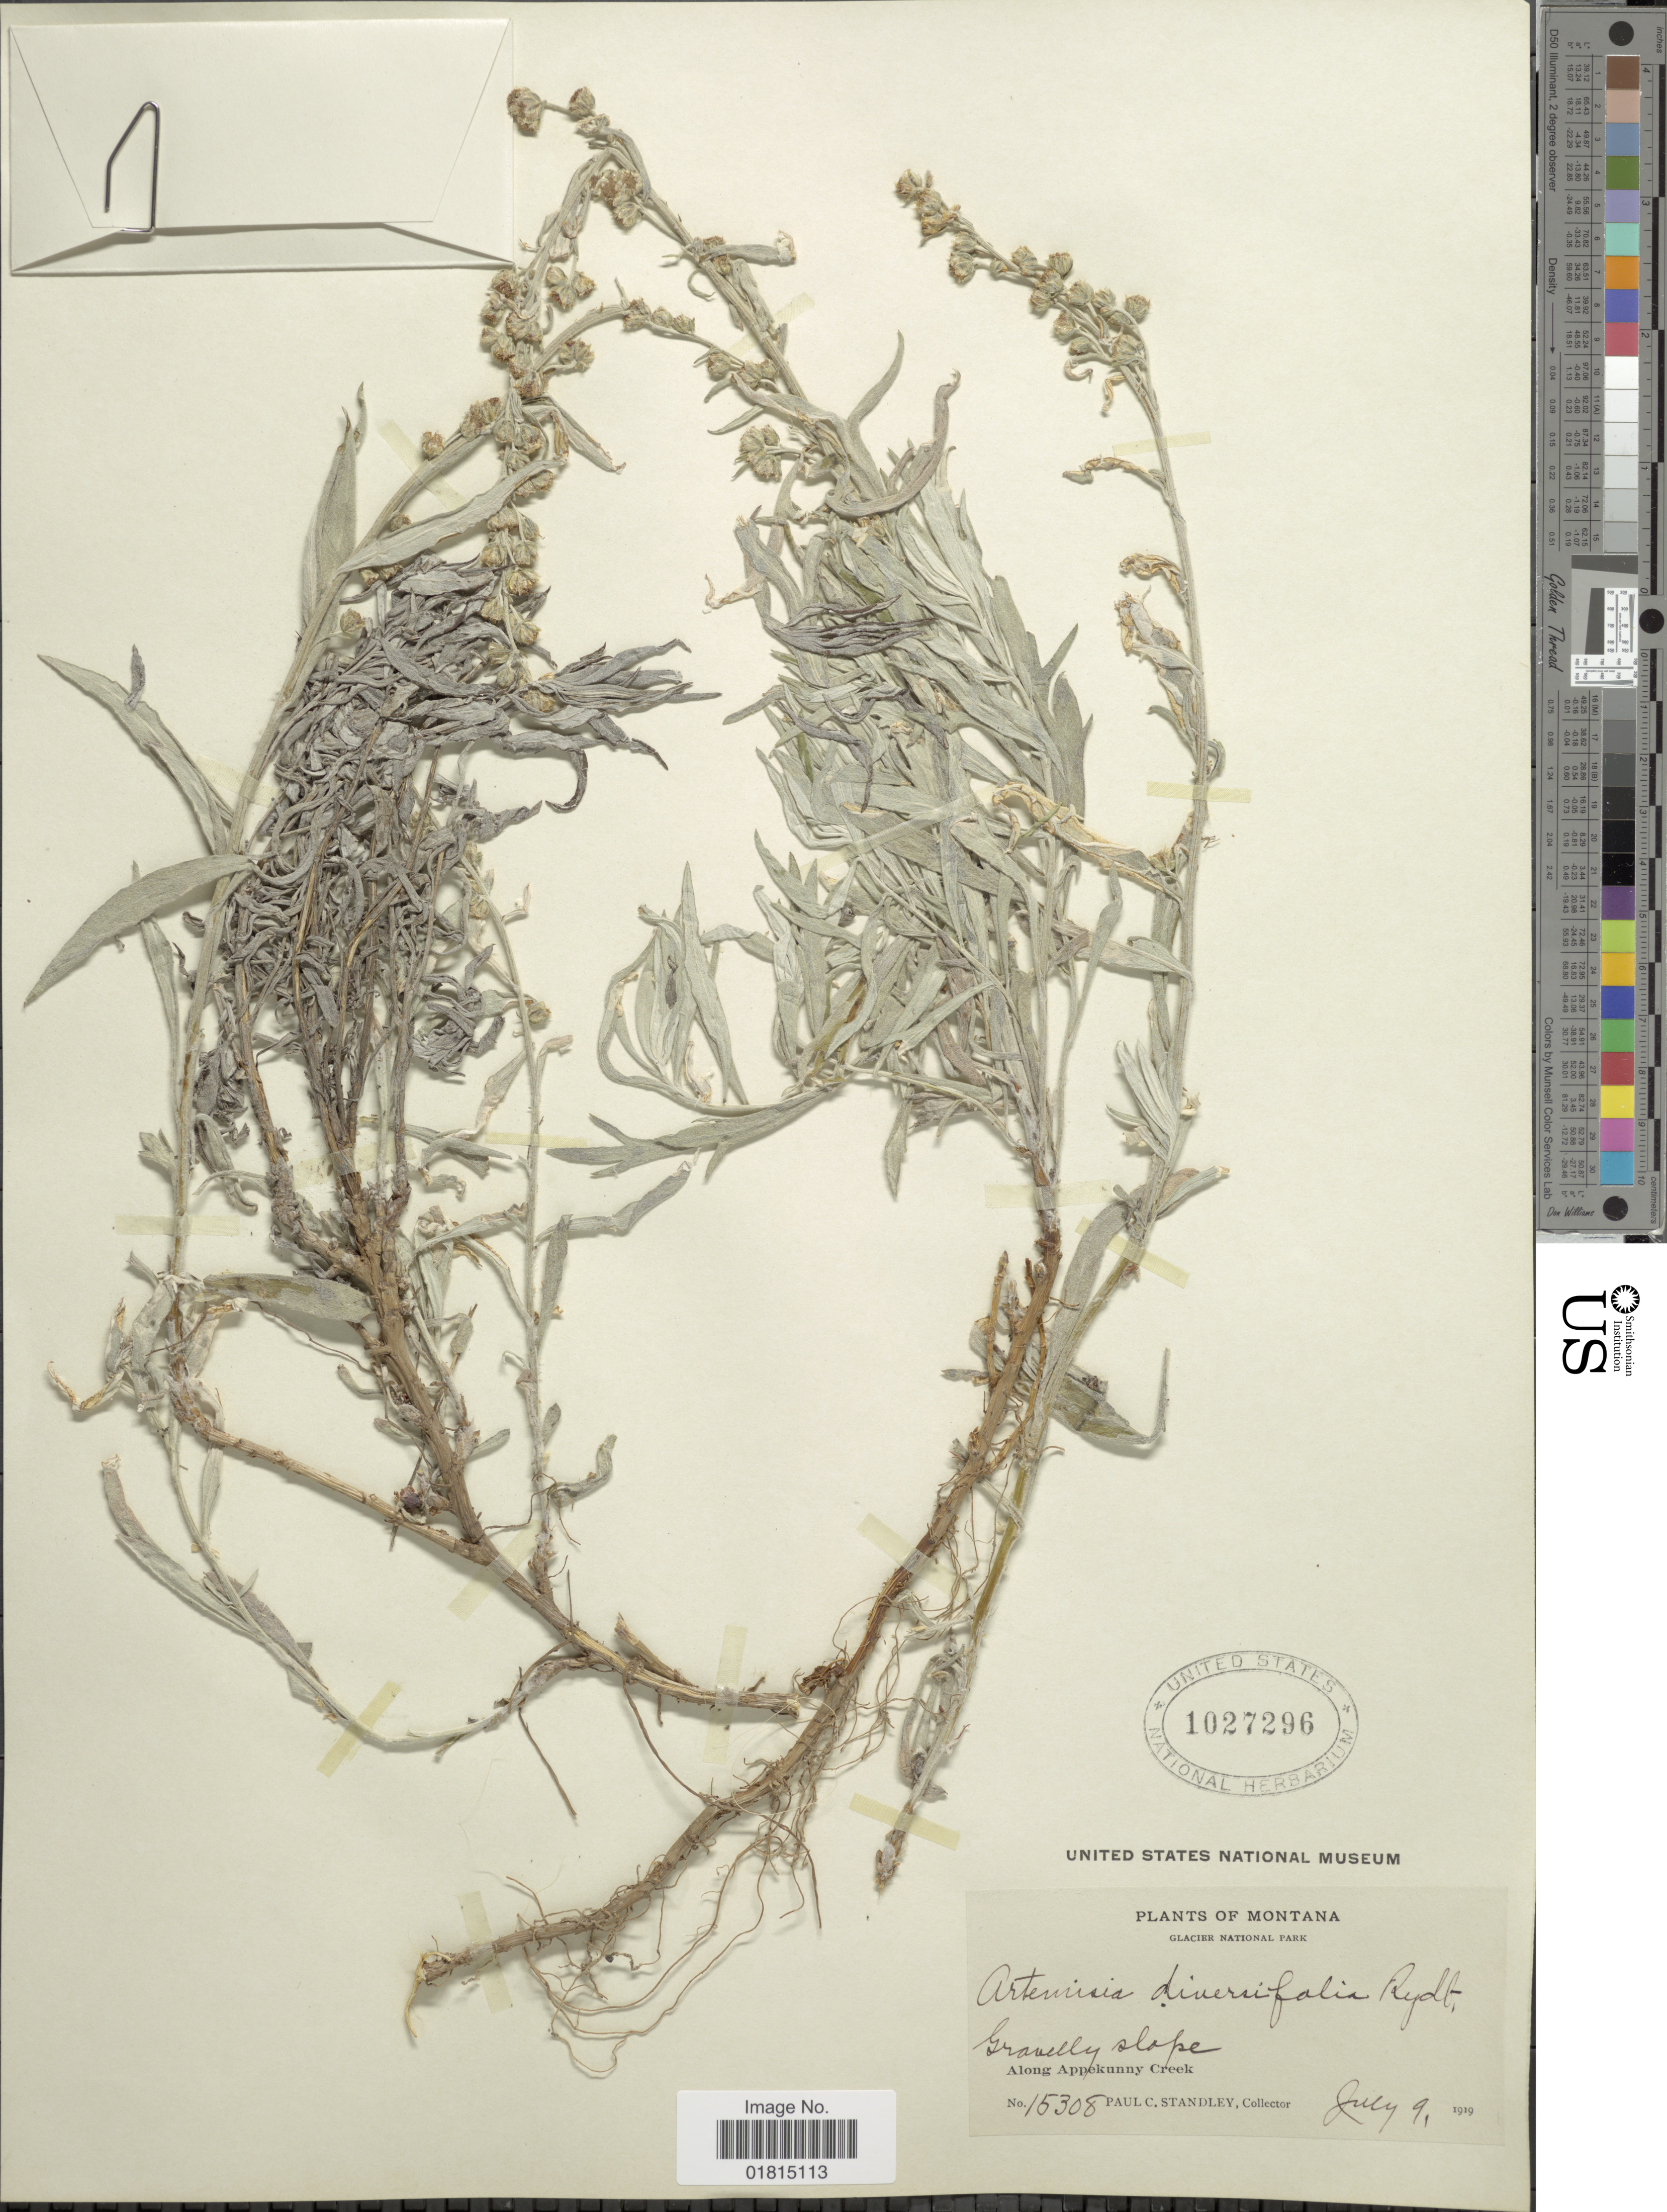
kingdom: Plantae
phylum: Tracheophyta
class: Magnoliopsida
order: Asterales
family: Asteraceae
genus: Artemisia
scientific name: Artemisia diversifolia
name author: Rydb.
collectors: P. C. Standley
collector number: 15308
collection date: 1919-07-09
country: United States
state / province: Montana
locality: Glacier National Park. Gravelly slope. Along Appekunny Creek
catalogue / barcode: US 1027296